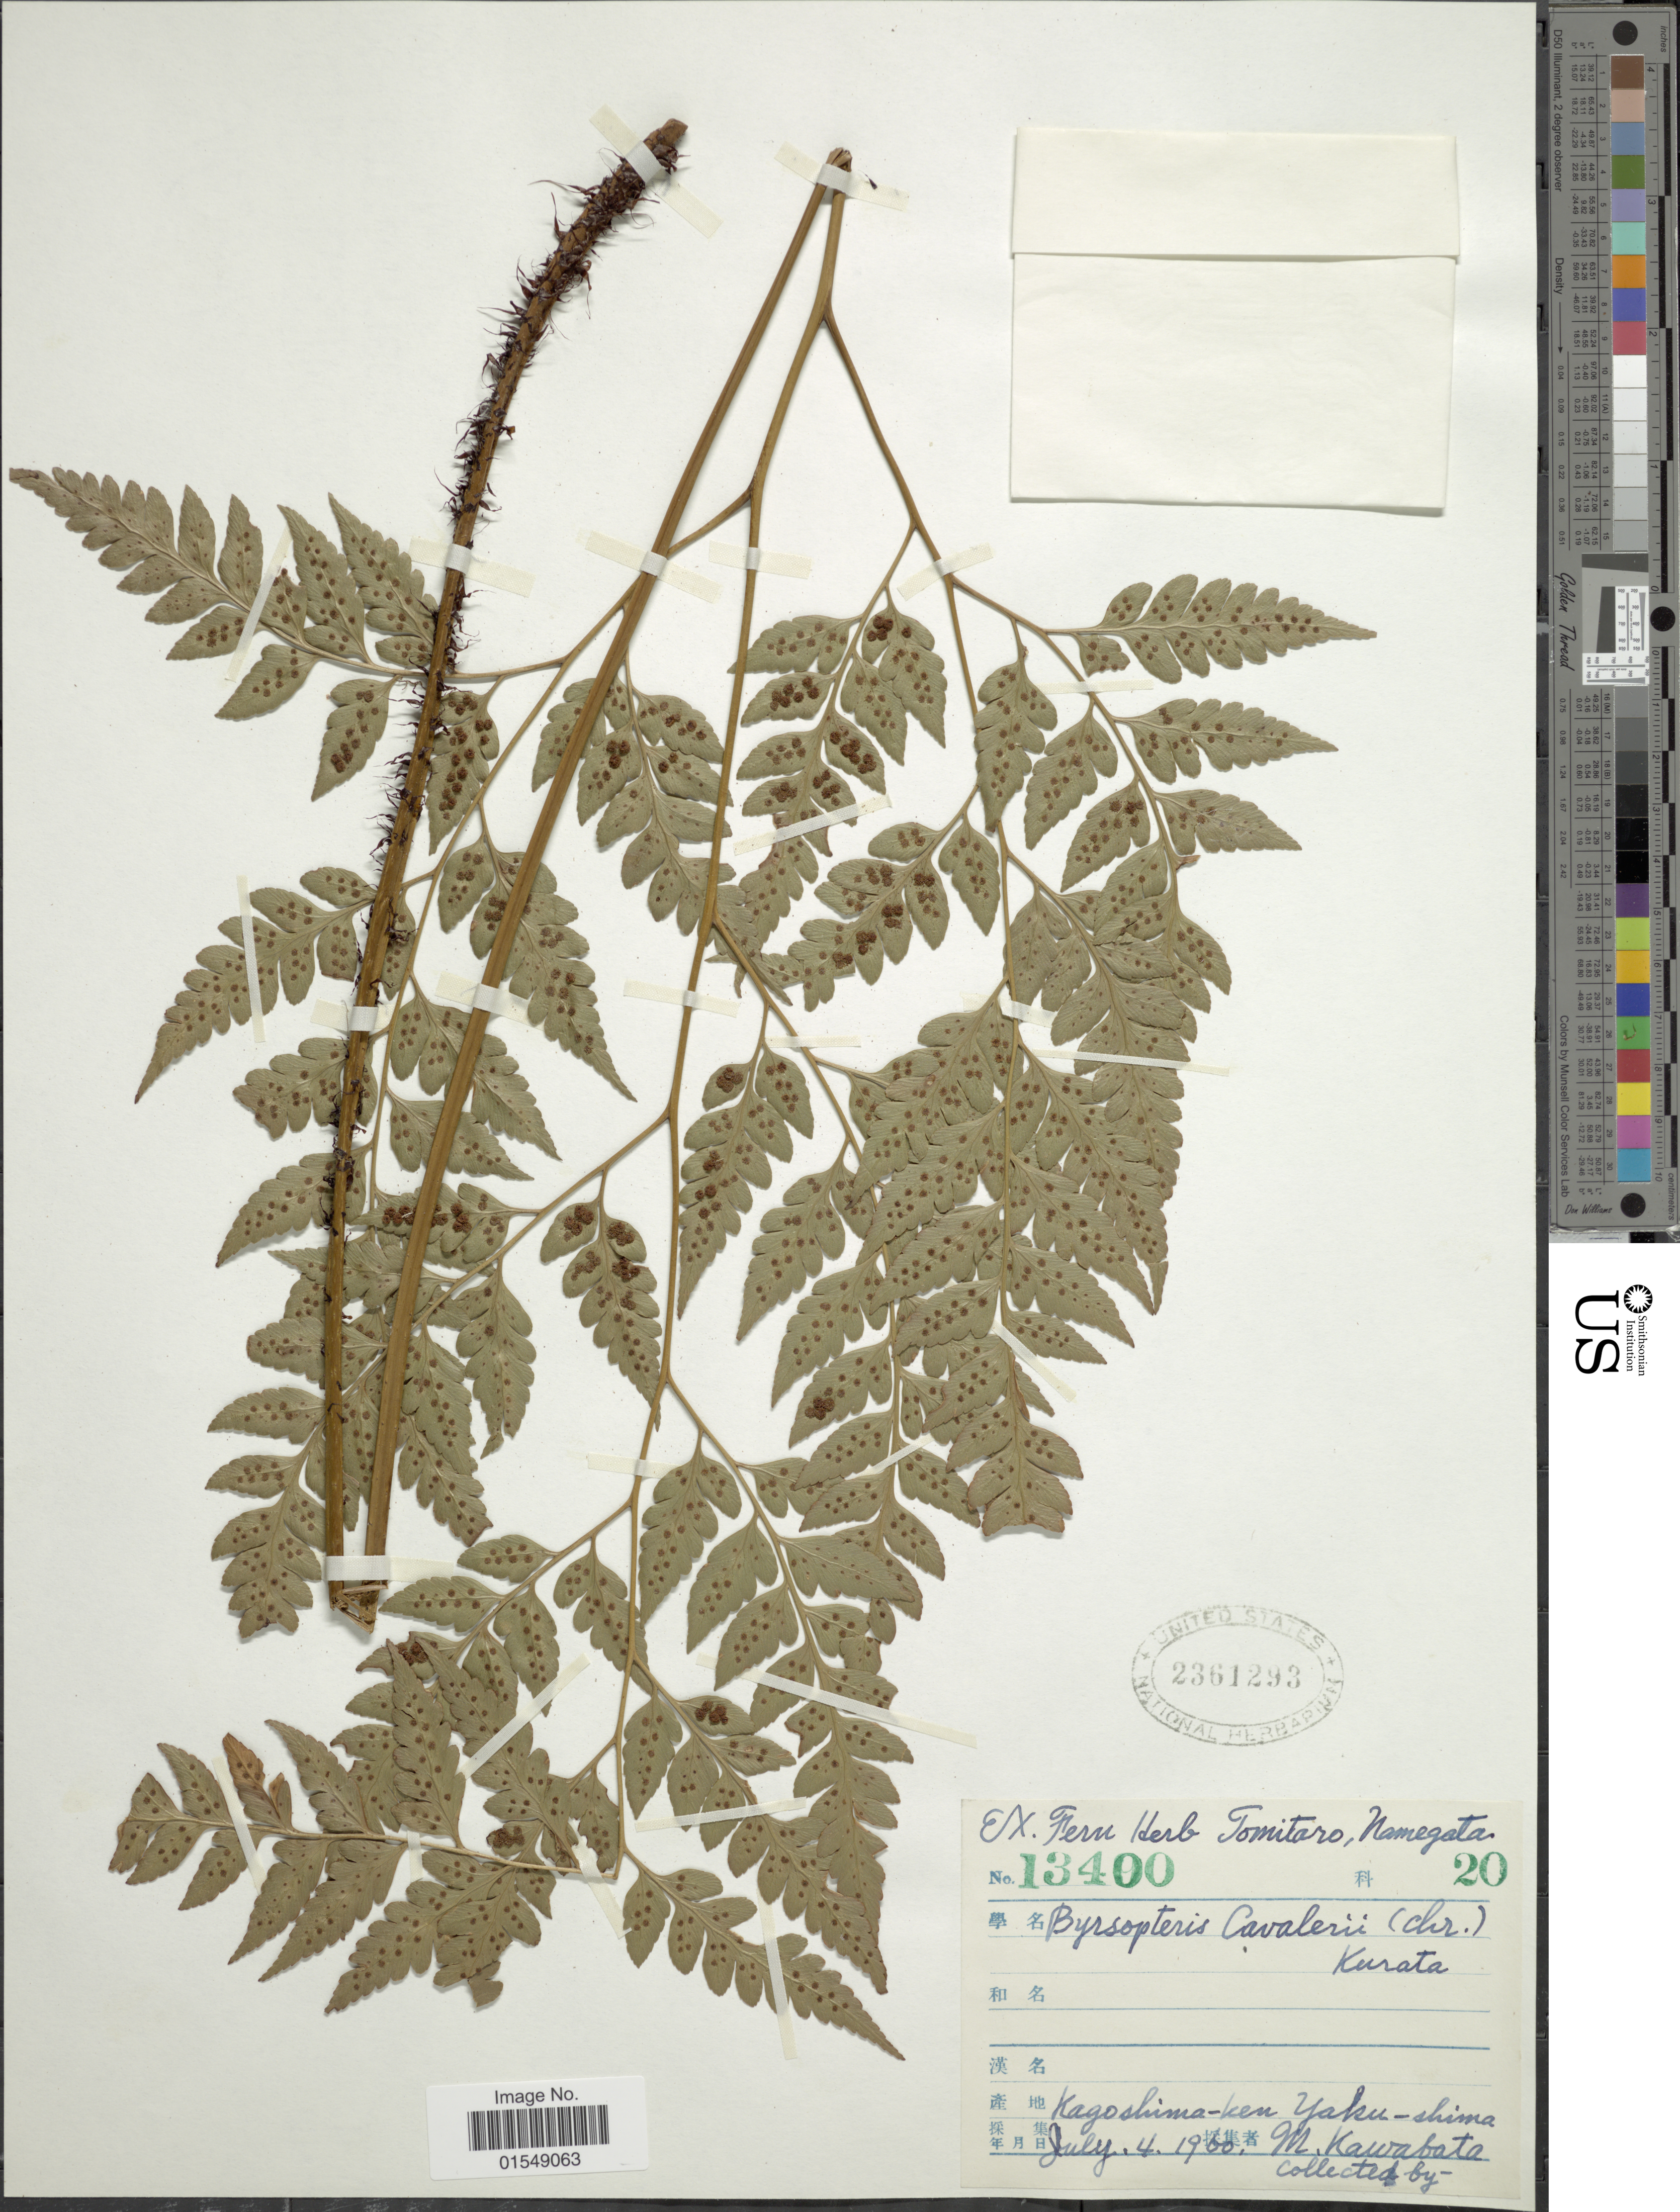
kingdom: Plantae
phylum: Tracheophyta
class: Polypodiopsida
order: Polypodiales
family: Dryopteridaceae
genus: Arachniodes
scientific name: Arachniodes cavaleriei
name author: (Christ) Ohwi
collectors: M. Kawabata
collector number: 13400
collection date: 1960-07-04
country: Japan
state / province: Kagosima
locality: Kagoshima-ken Yaku-shima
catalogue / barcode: US 2361293